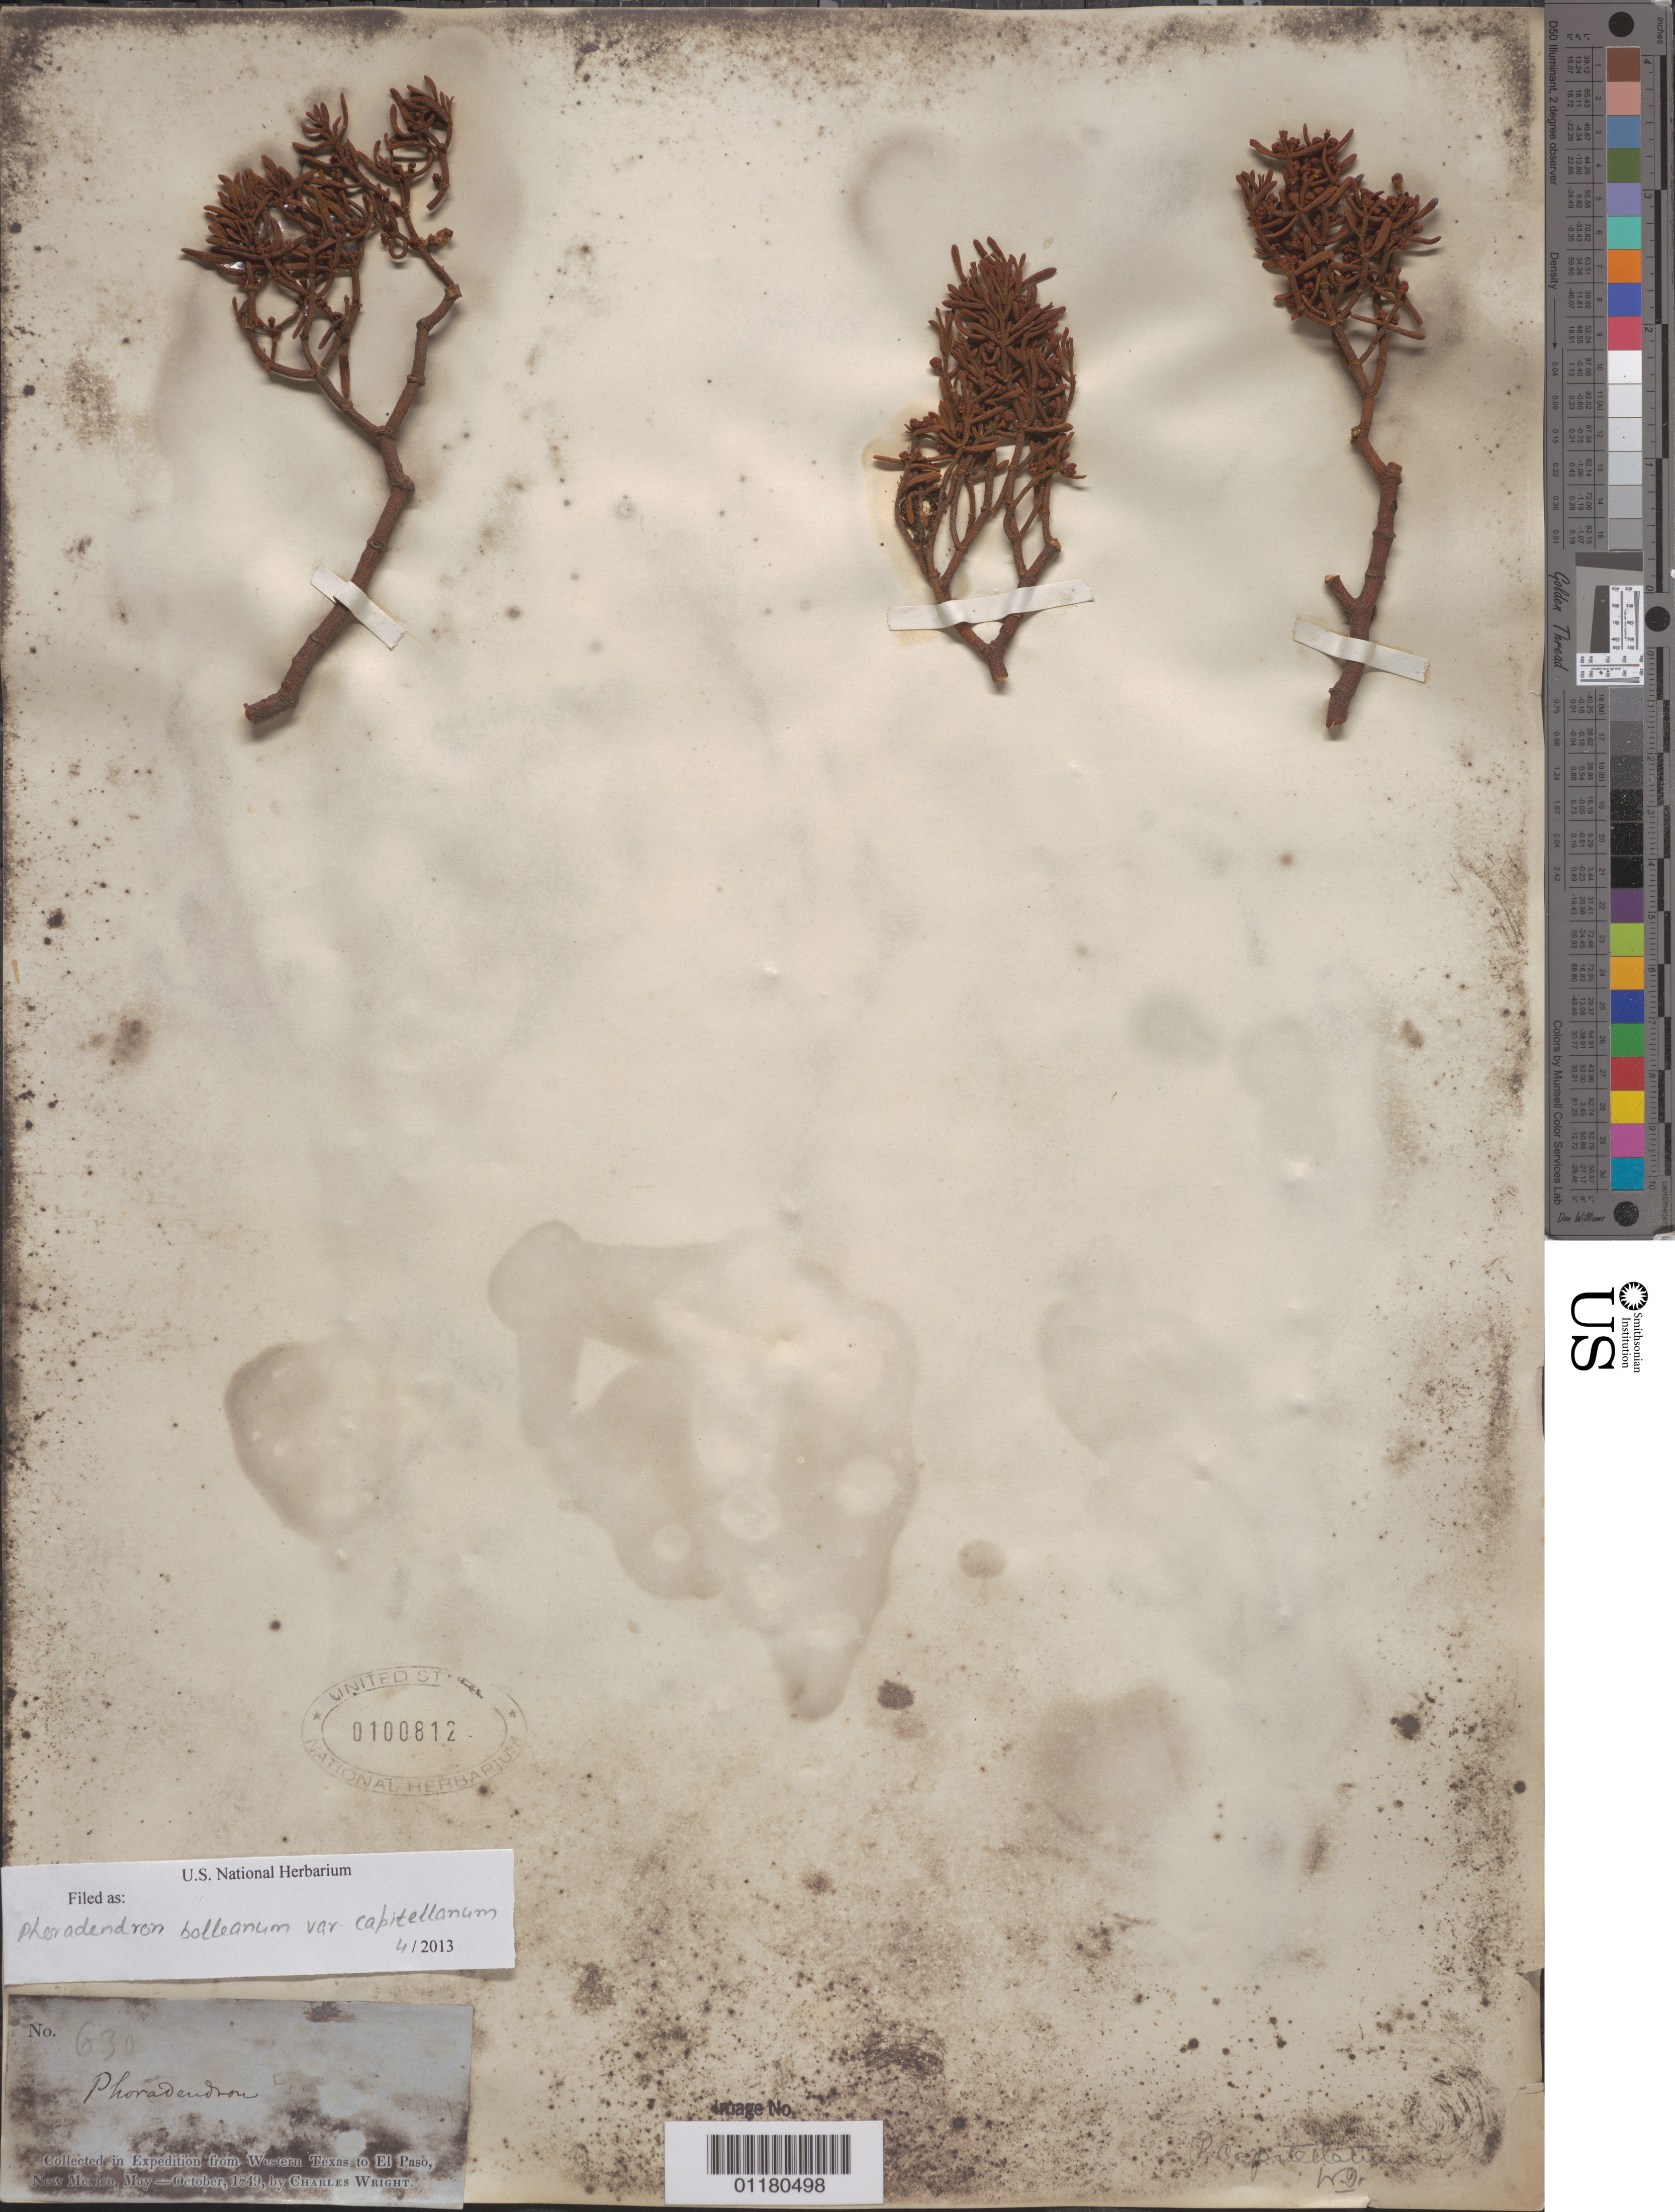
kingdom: Plantae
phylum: Tracheophyta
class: Magnoliopsida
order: Santalales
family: Viscaceae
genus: Phoradendron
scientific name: Phoradendron bolleanum var. capitellanum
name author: (Torr. ex Trel.) Kearney & Peebles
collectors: C. Wright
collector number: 630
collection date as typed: May 1849 to -- Oct 1849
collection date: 1849-05/1849-10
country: United States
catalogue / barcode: US 100812